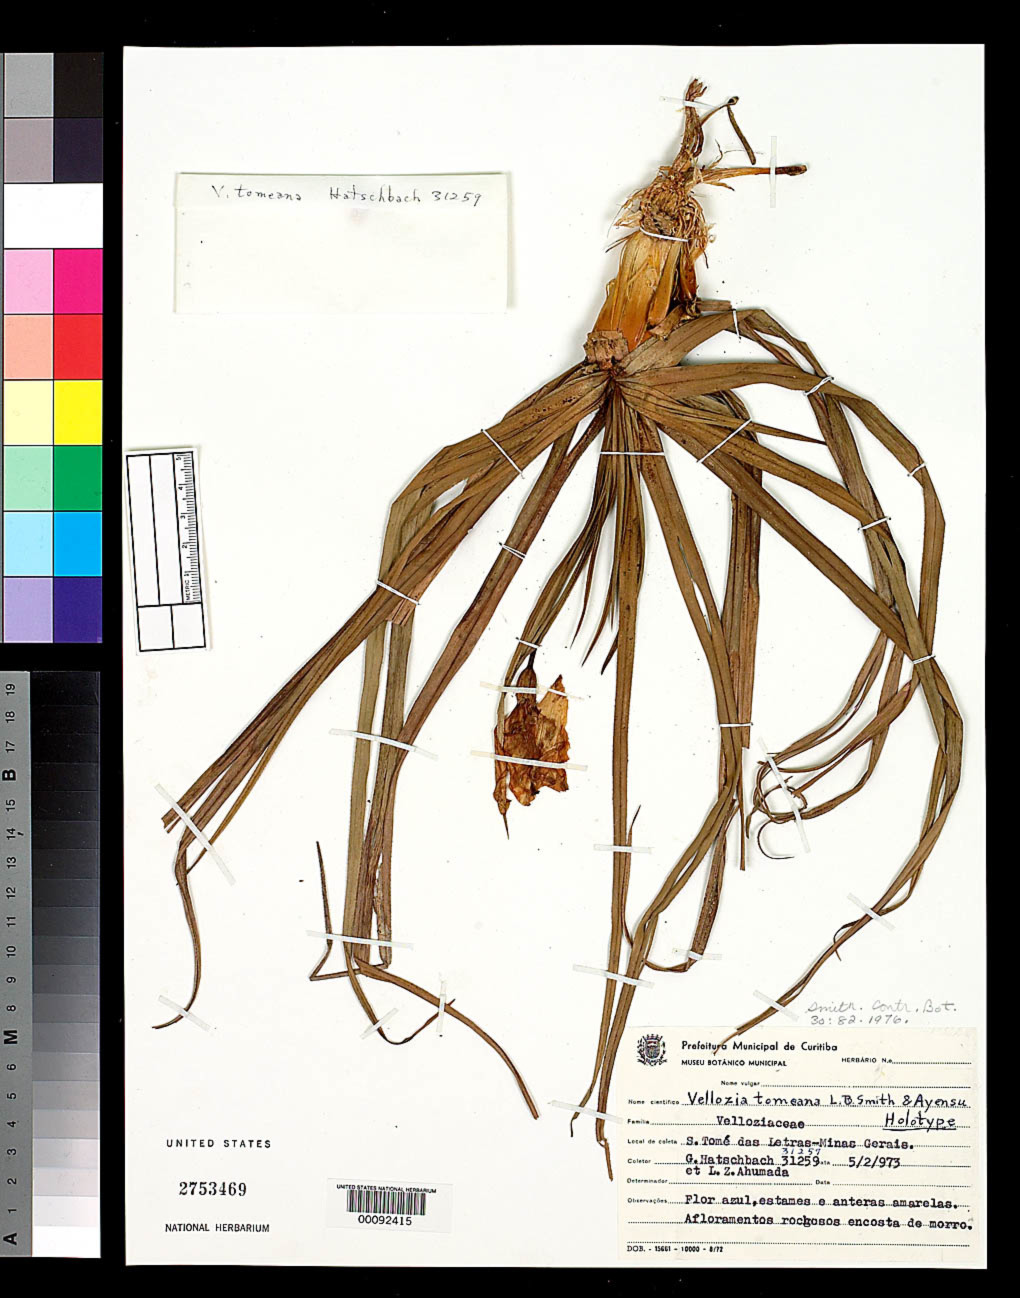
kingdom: Plantae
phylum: Tracheophyta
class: Liliopsida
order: Pandanales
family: Velloziaceae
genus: Vellozia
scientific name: Vellozia tomeana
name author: L.B. Sm. & Ayensu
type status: Holotype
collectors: G. Hatschbach & Z. Ahumada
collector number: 31259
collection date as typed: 05 Feb 1973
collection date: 1973-02-05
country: Brazil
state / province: Minas Gerais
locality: Sao Tomedasletras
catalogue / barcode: US 2753469